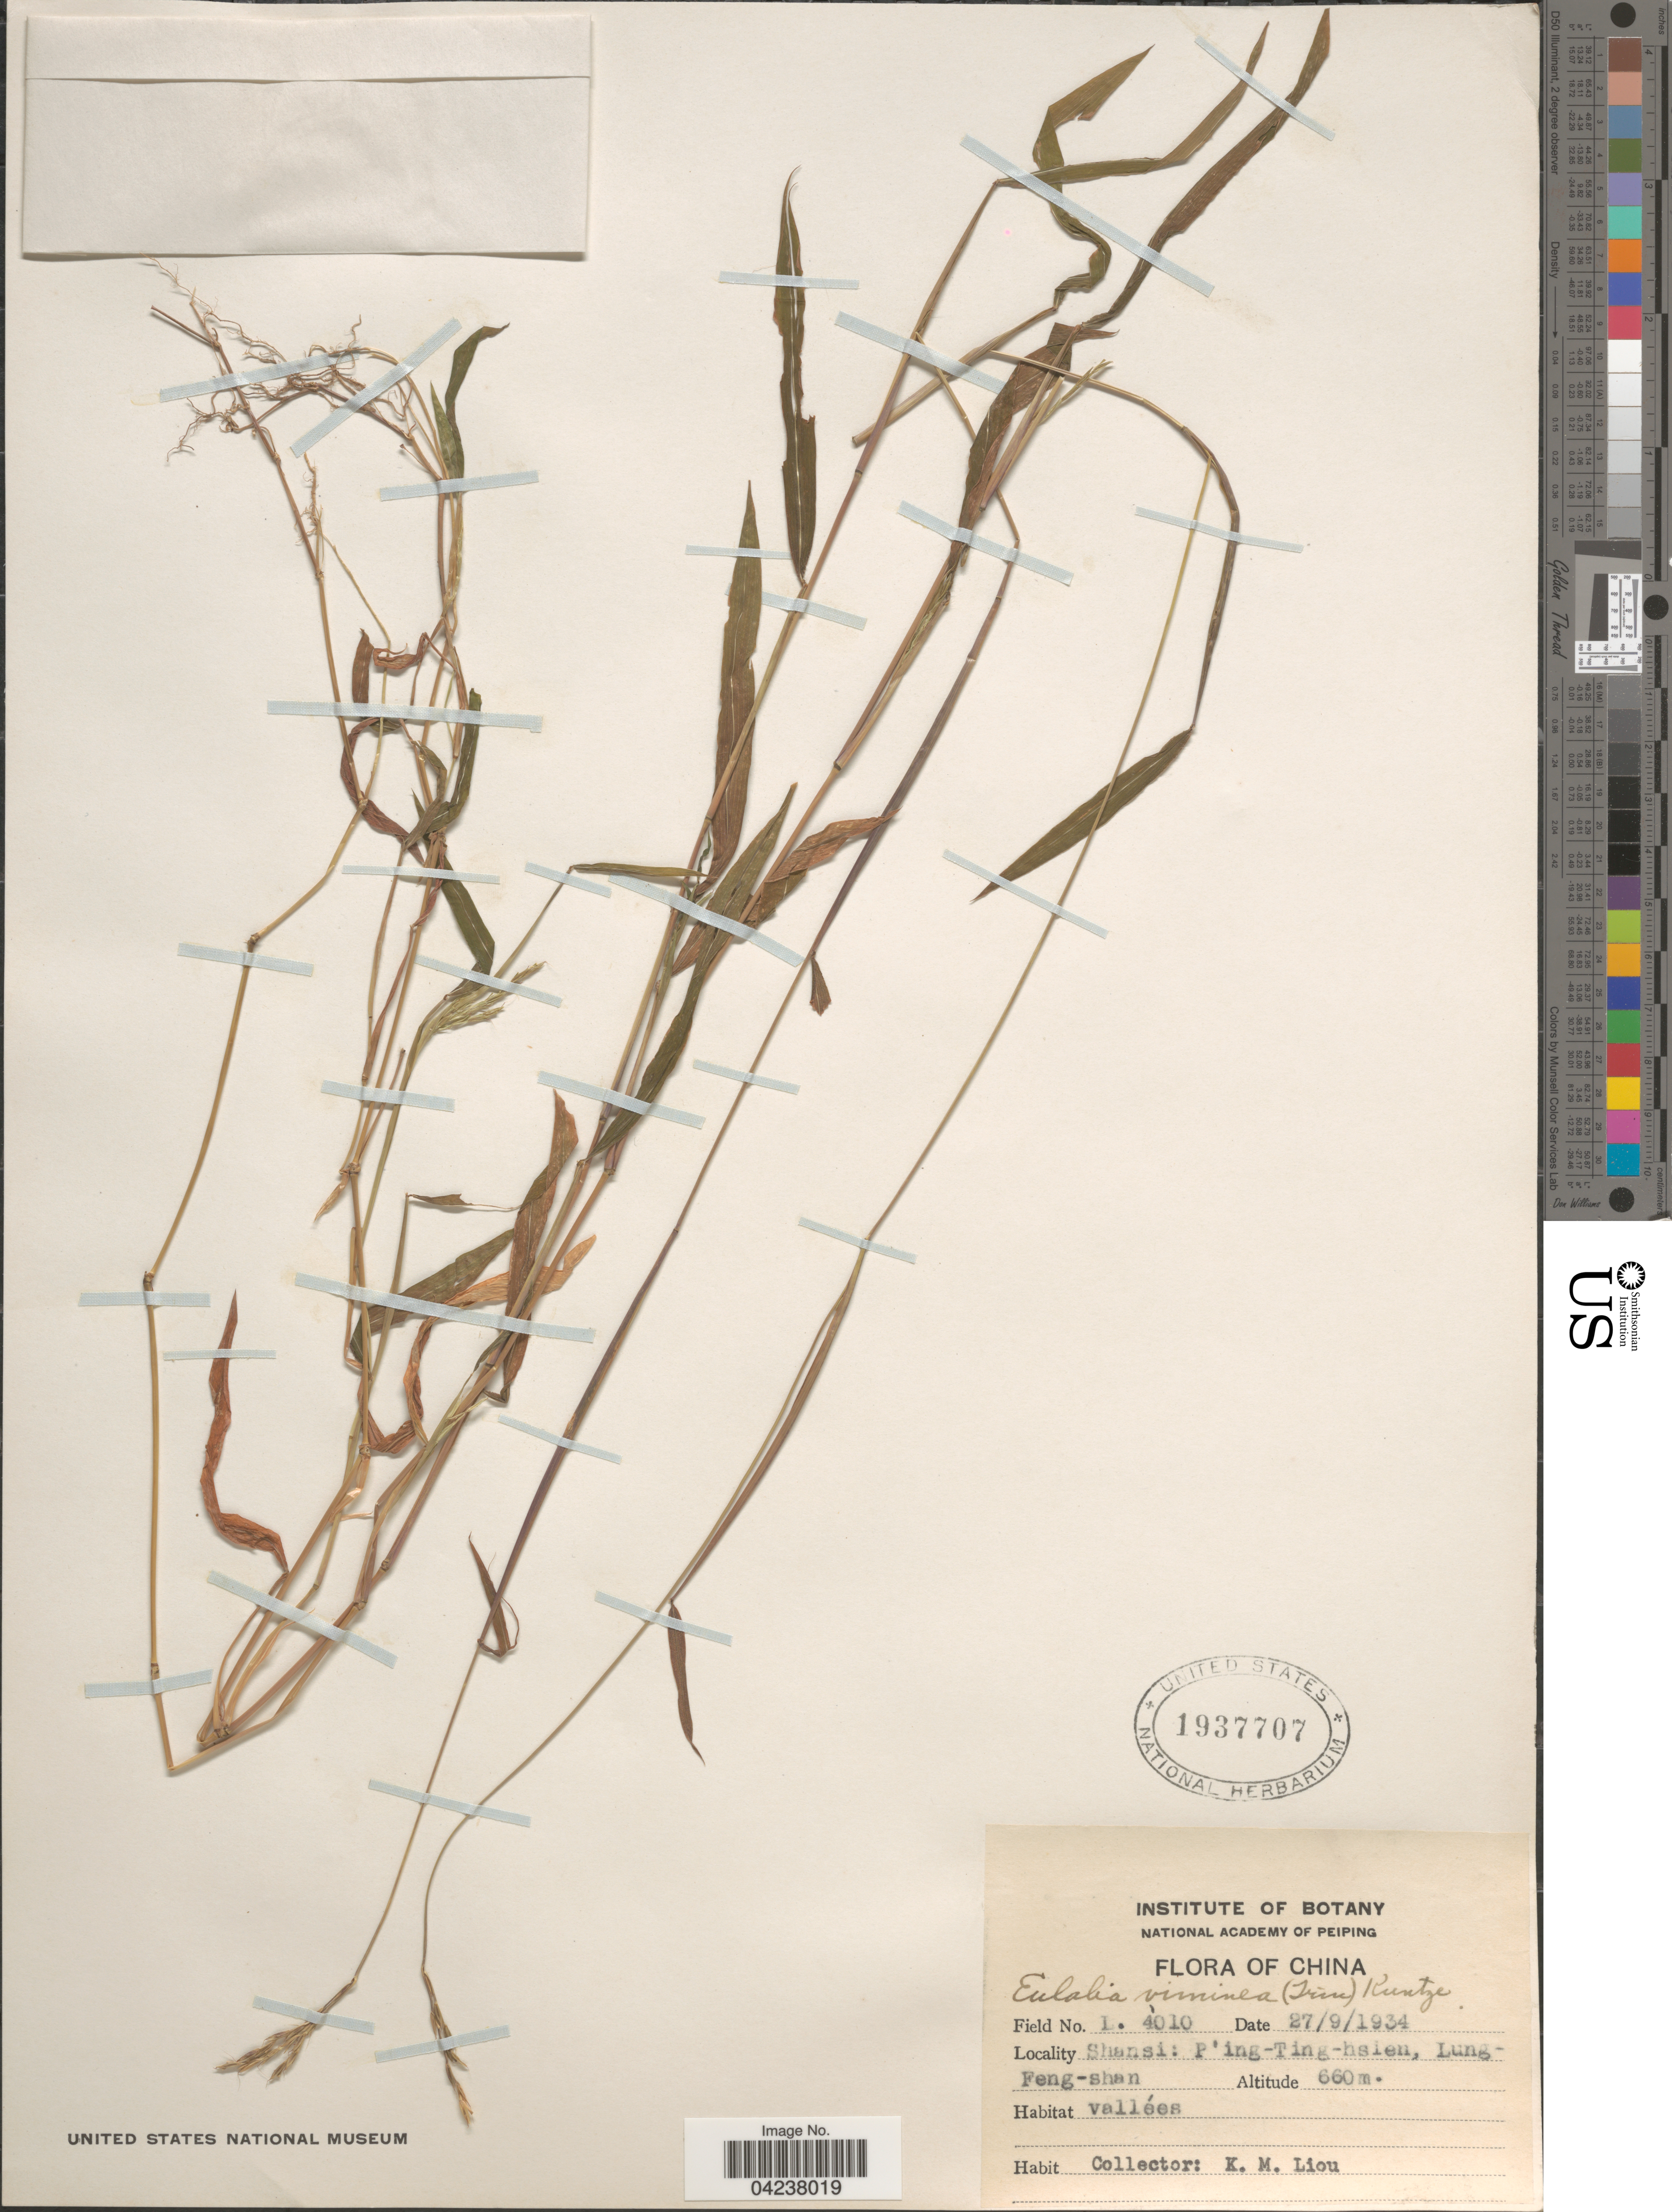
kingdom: Plantae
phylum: Tracheophyta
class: Liliopsida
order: Poales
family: Poaceae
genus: Microstegium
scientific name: Microstegium vimineum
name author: (Trin.) A. Camus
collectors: K. M. Liou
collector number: L4010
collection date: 1934-09-27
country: China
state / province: Shanxi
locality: Shansi: P'ing-Ting-hsien, Lung-Feng-shan.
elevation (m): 660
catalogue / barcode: US 1937707